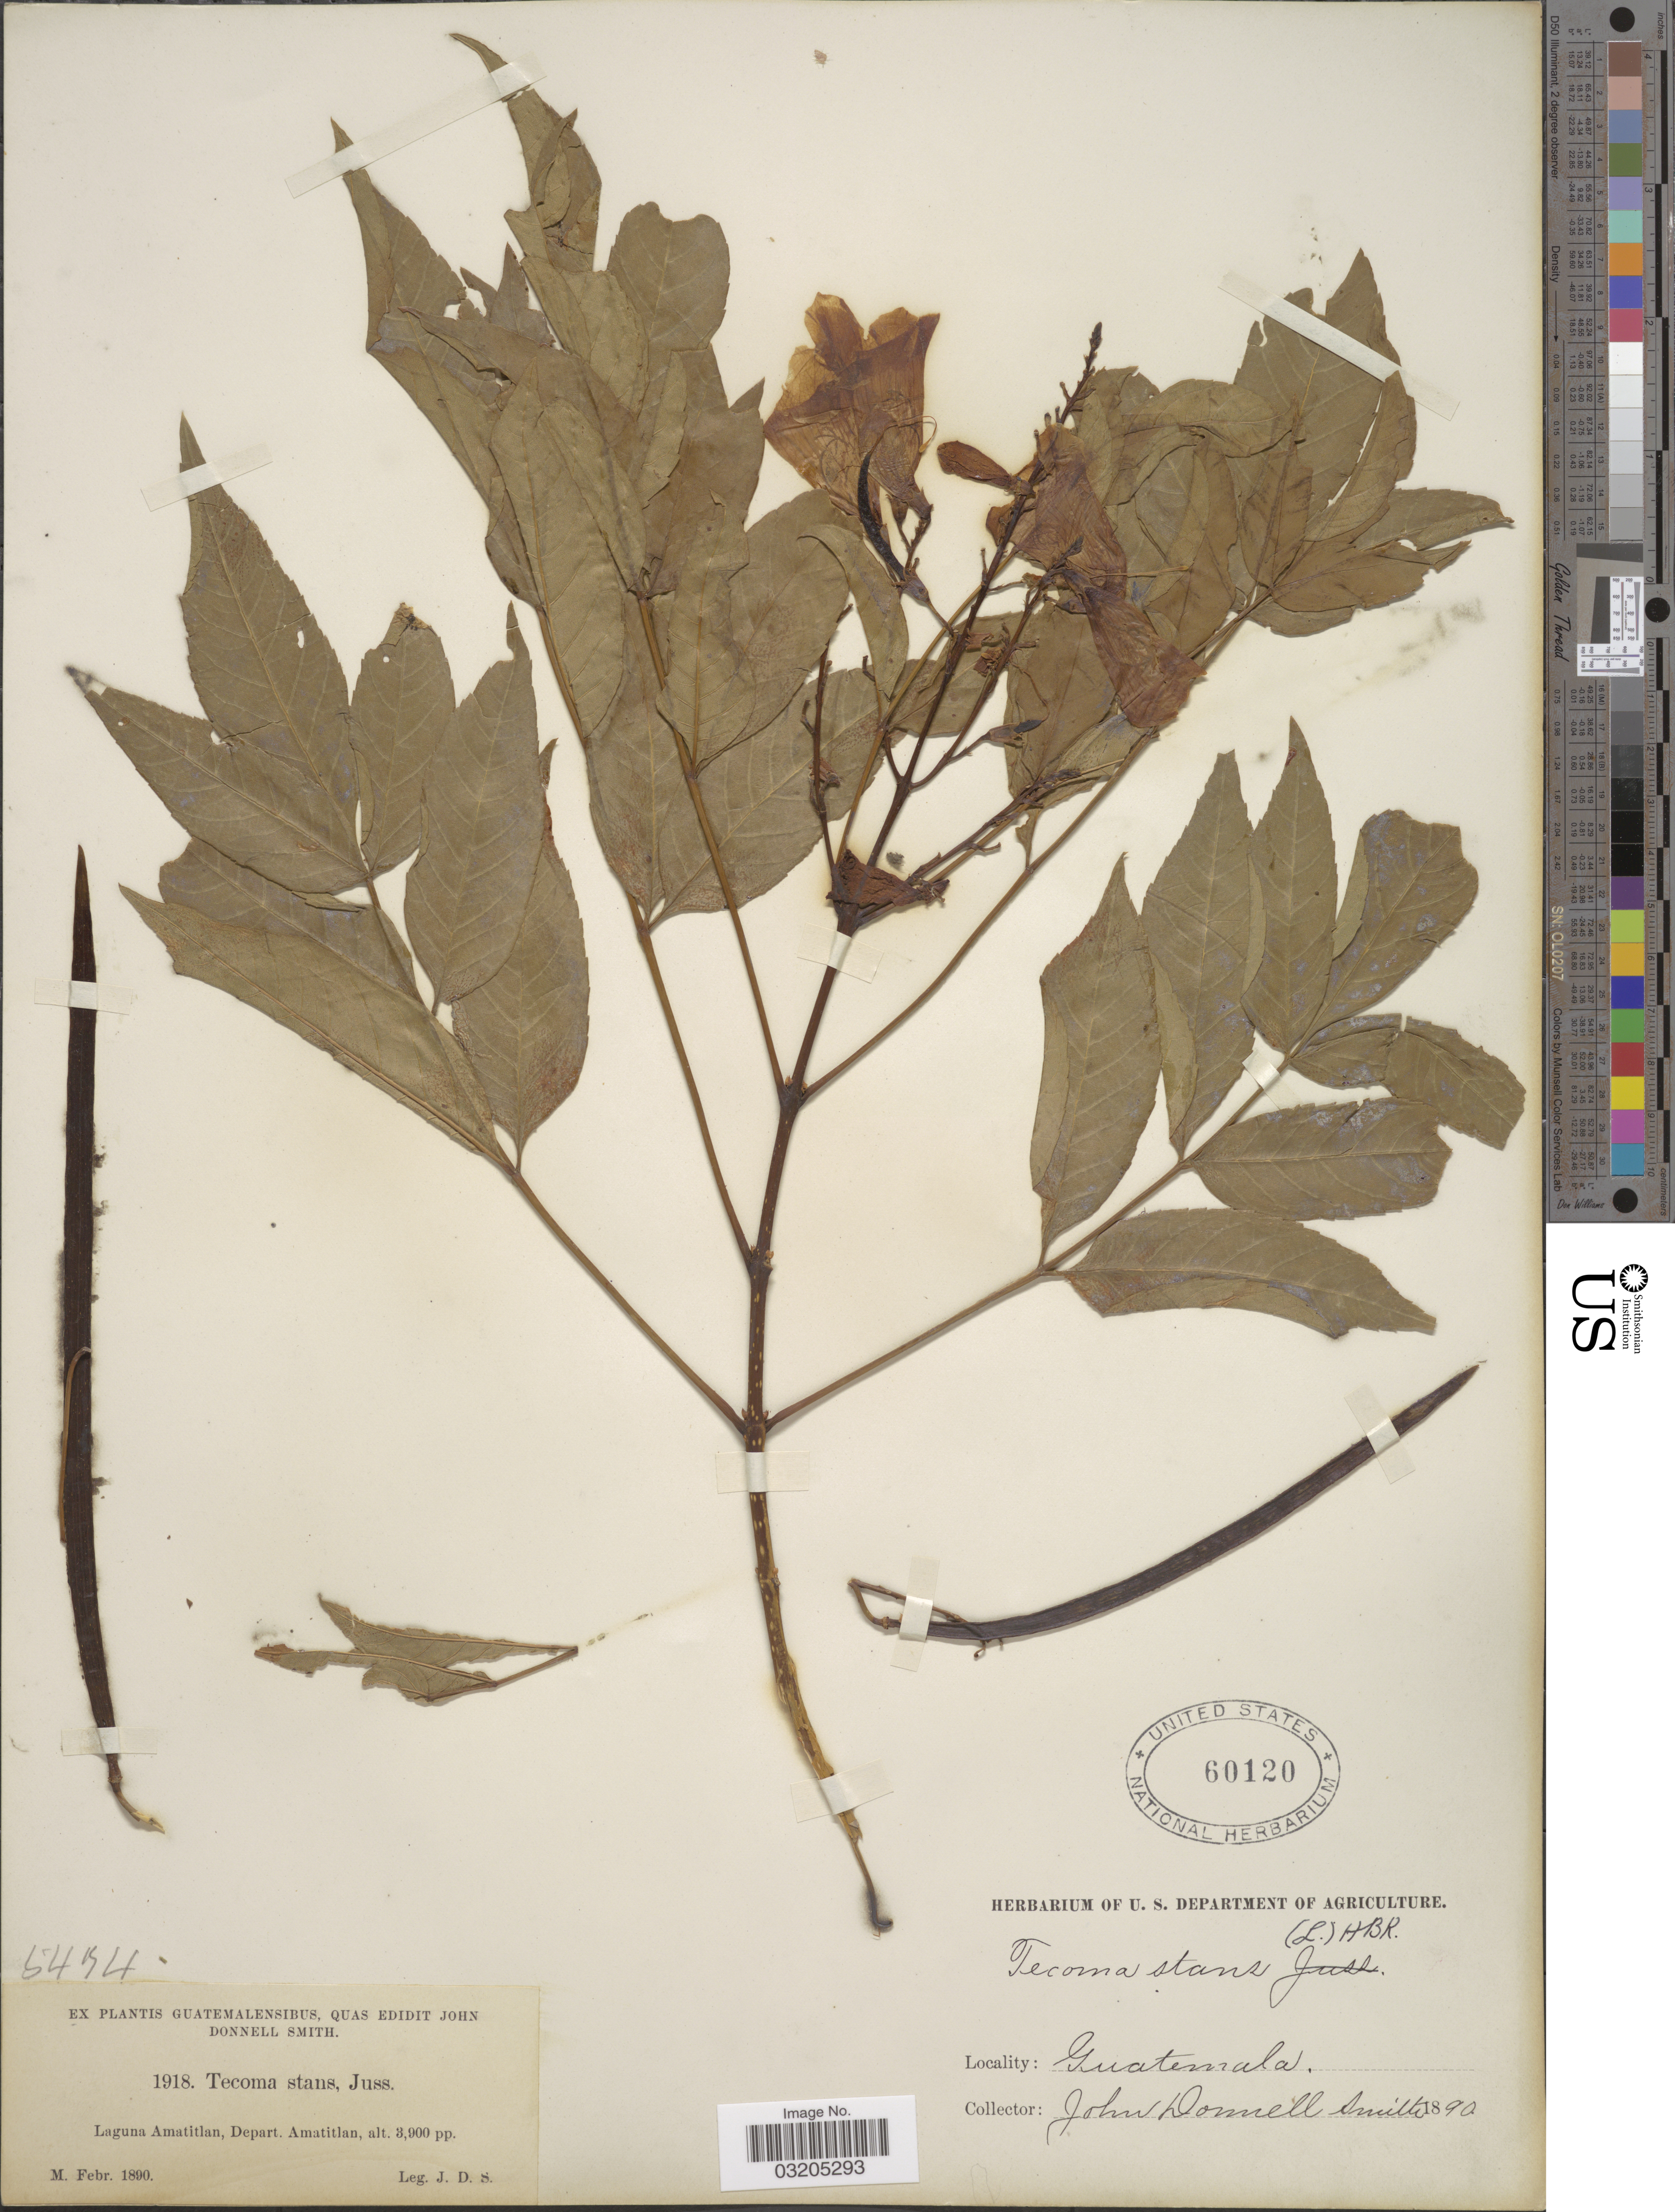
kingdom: Plantae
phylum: Tracheophyta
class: Magnoliopsida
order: Lamiales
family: Bignoniaceae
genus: Tecoma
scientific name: Tecoma stans var. stans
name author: (L.) Juss. ex Kunth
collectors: J. Donnell Smith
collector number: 1918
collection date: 1890-02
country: Guatemala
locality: Laguna Amatitlan, Depart. Amatitlan.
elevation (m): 1189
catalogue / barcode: US 60120